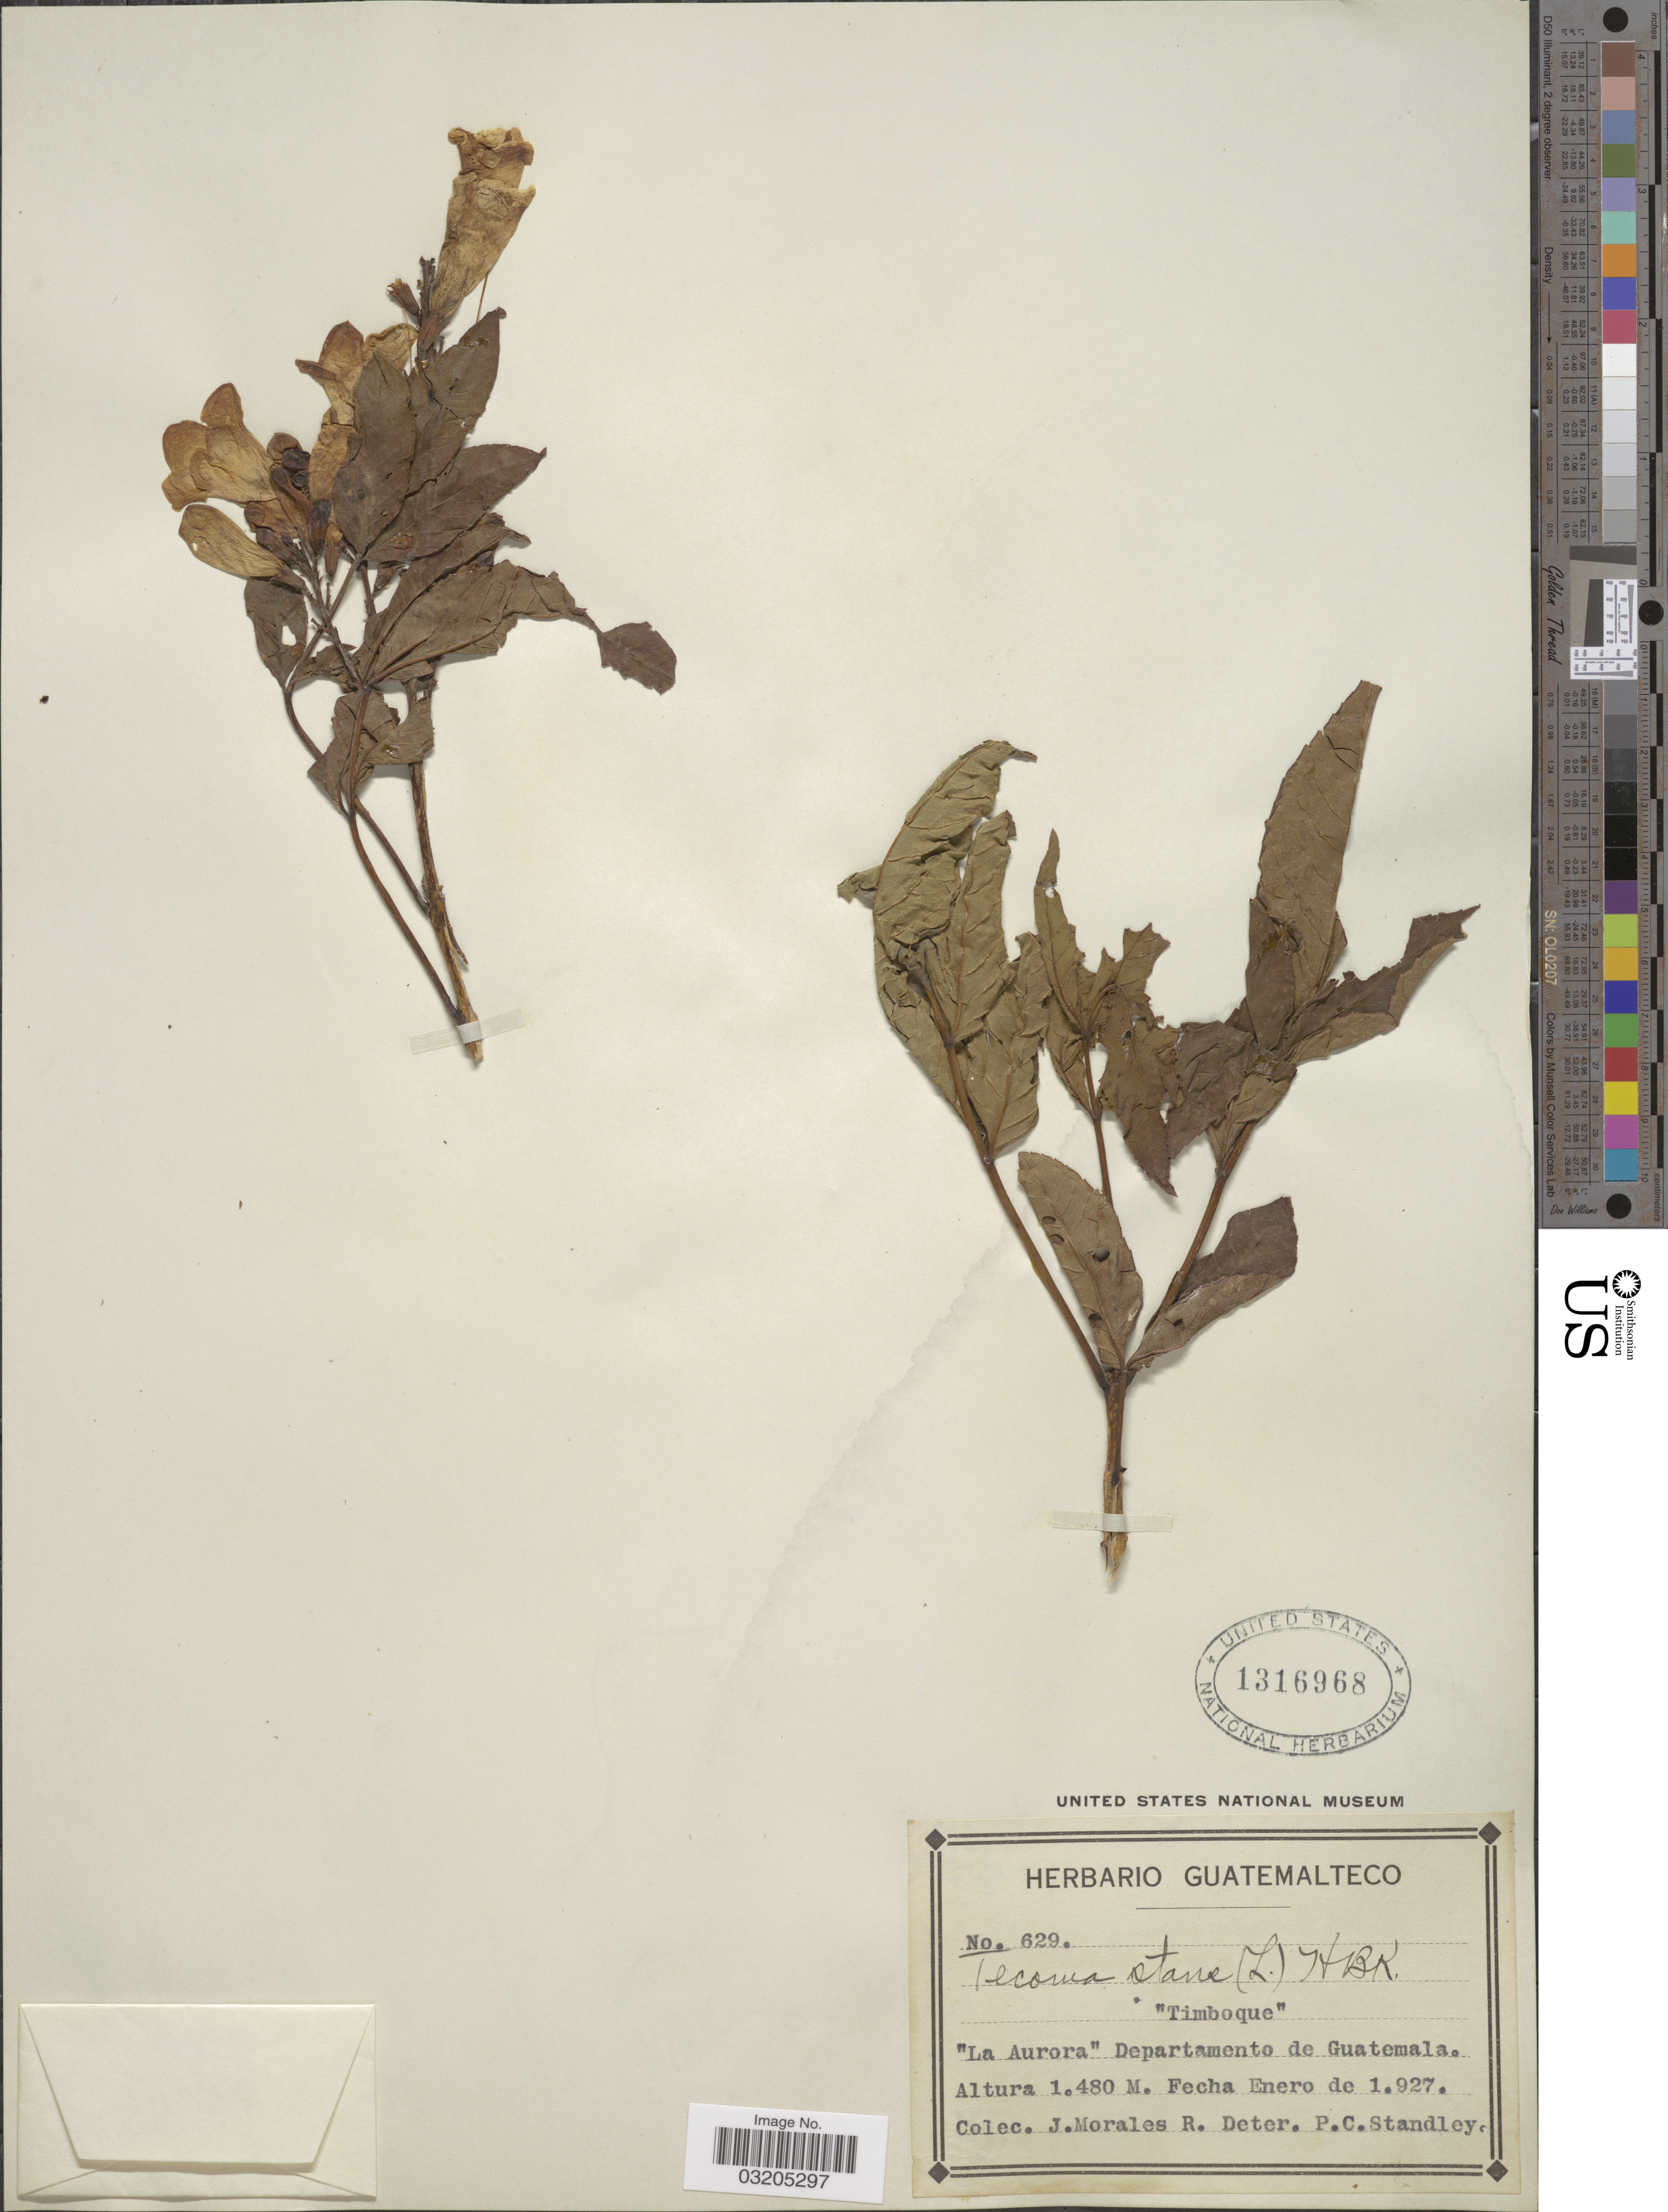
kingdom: Plantae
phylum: Tracheophyta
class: Magnoliopsida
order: Lamiales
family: Bignoniaceae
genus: Tecoma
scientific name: Tecoma stans var. stans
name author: (L.) Juss. ex Kunth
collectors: J. Morales R.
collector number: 629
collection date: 1927-01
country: Guatemala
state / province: Guatemala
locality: Departamento de Guatemala.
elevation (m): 1480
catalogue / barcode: US 1316968